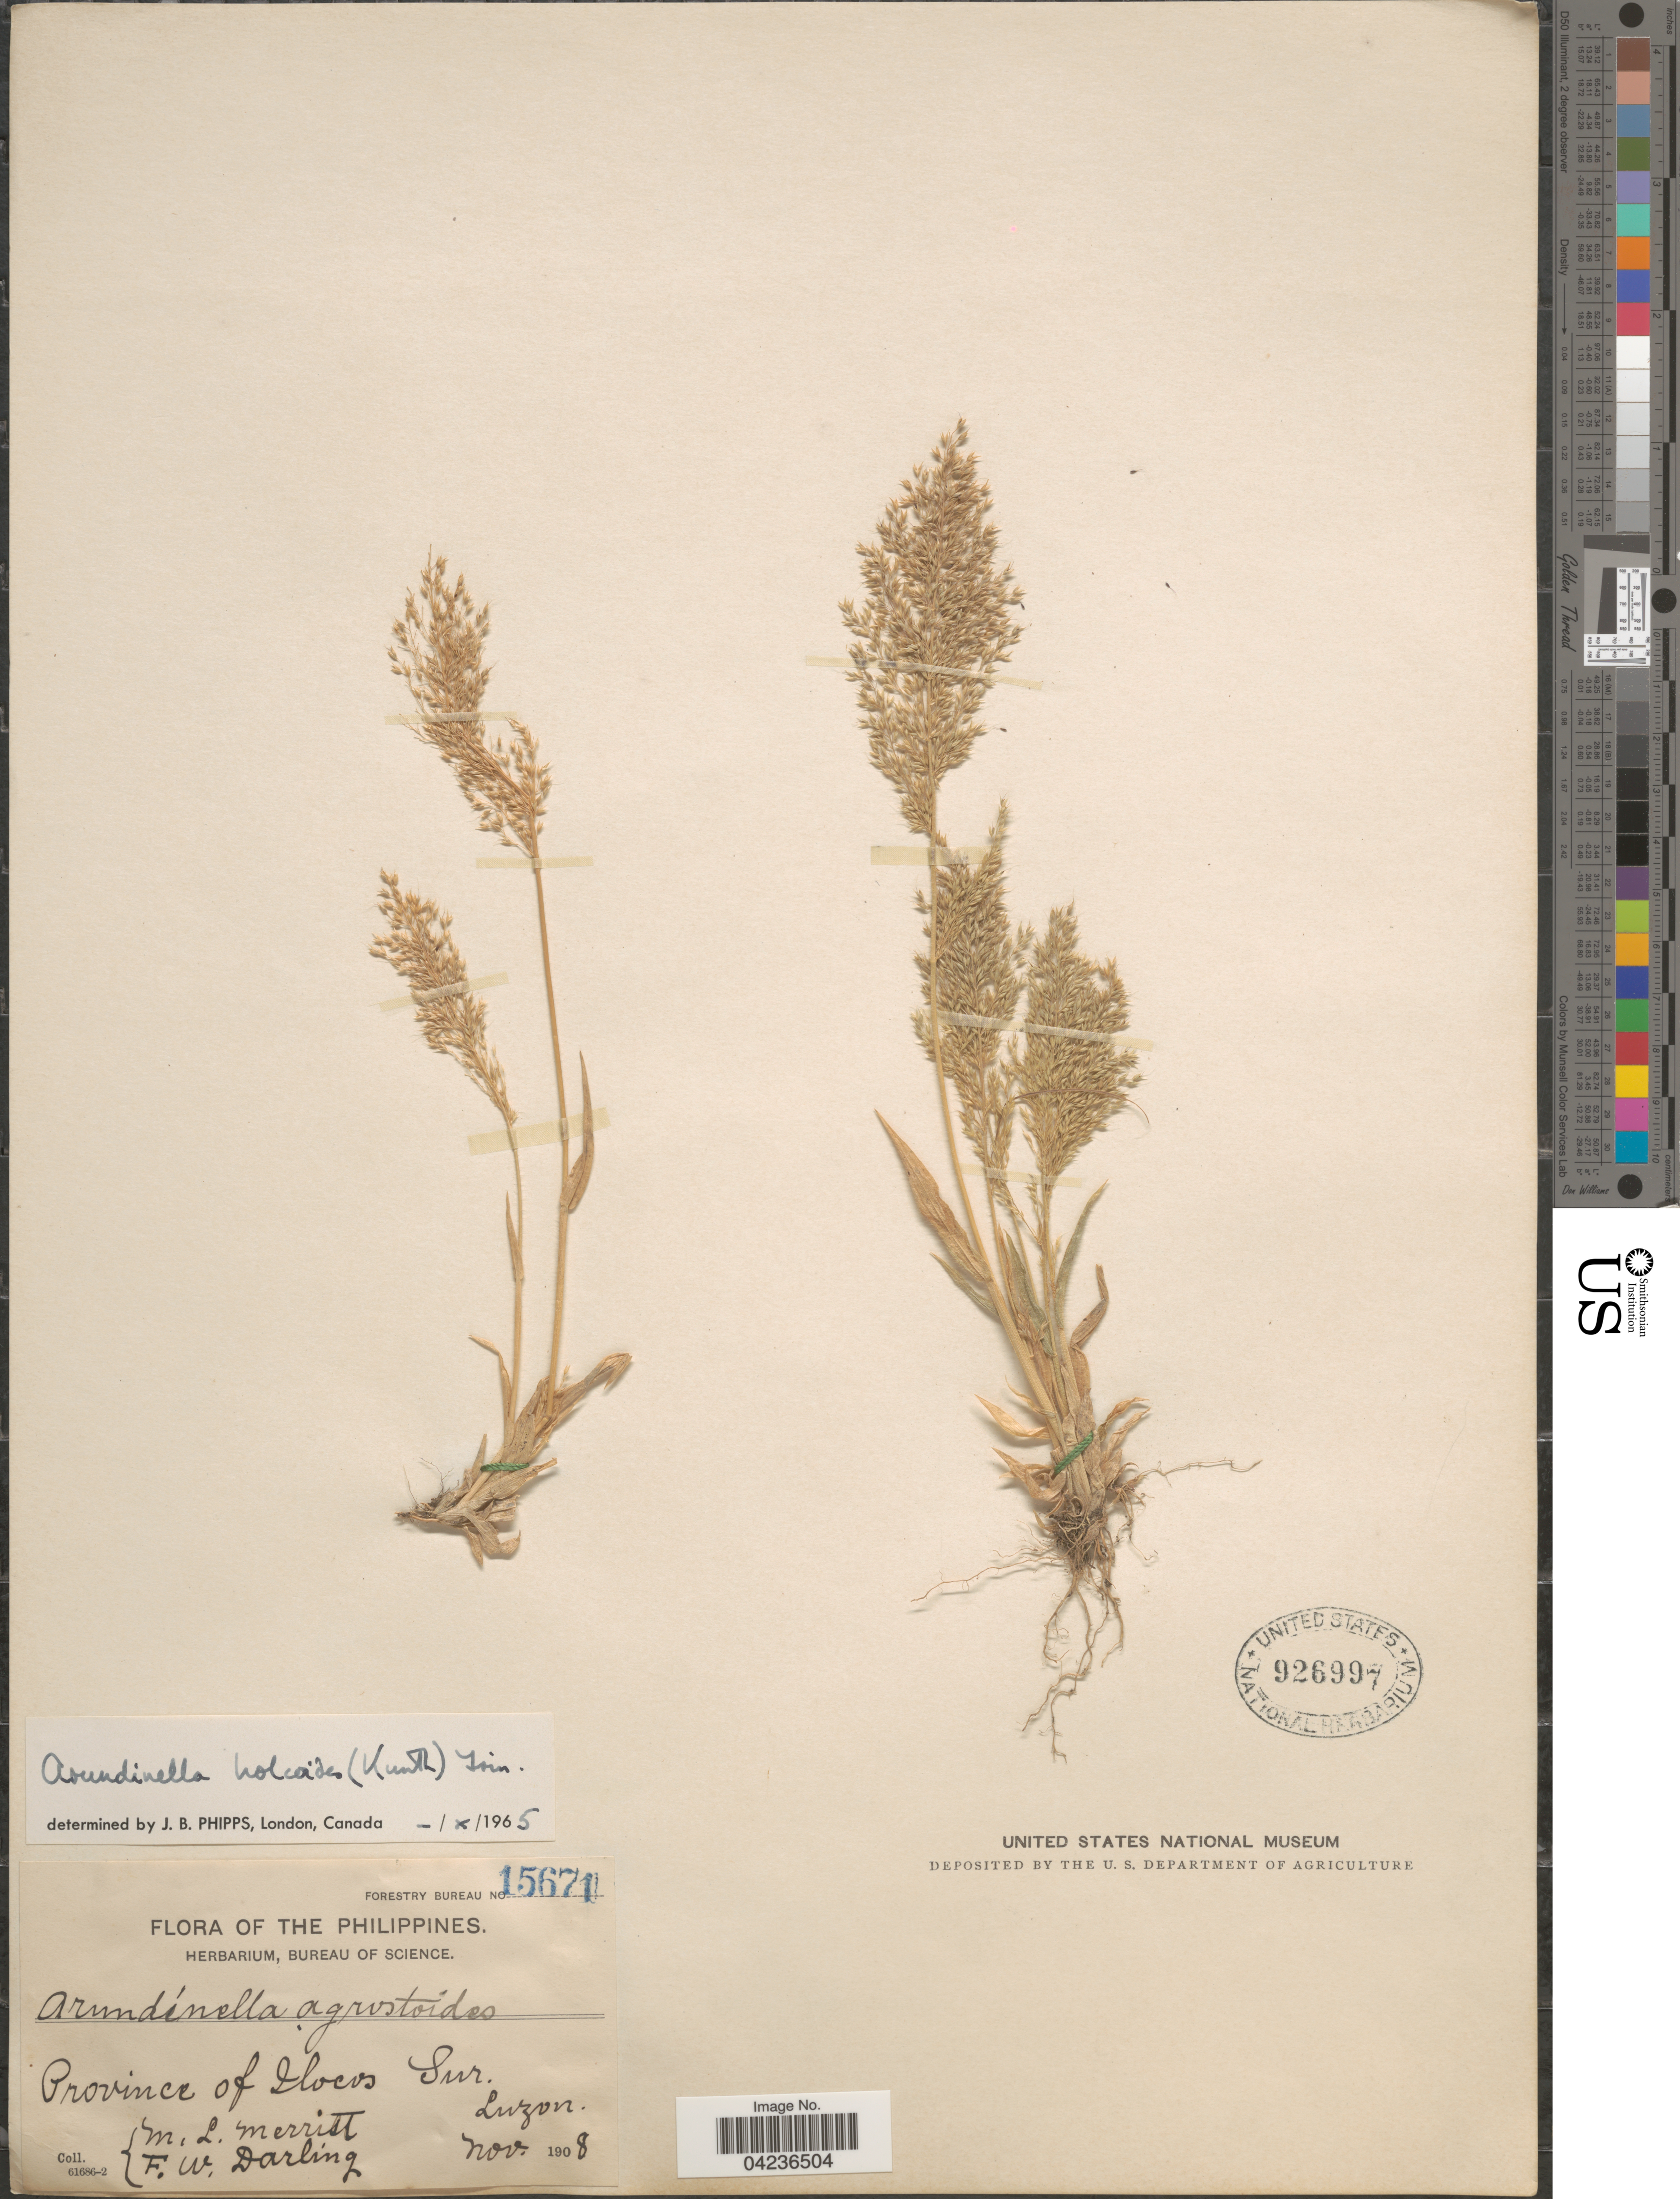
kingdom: Plantae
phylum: Tracheophyta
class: Liliopsida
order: Poales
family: Poaceae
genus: Arundinella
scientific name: Arundinella holcoides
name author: (Kunth) Trin.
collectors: M. L. Merritt & F. Darling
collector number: Forestry Bureau 15671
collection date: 1908-11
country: Philippines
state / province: Ilocos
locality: Province of Ilocos Sur., Luzon.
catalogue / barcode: US 926997